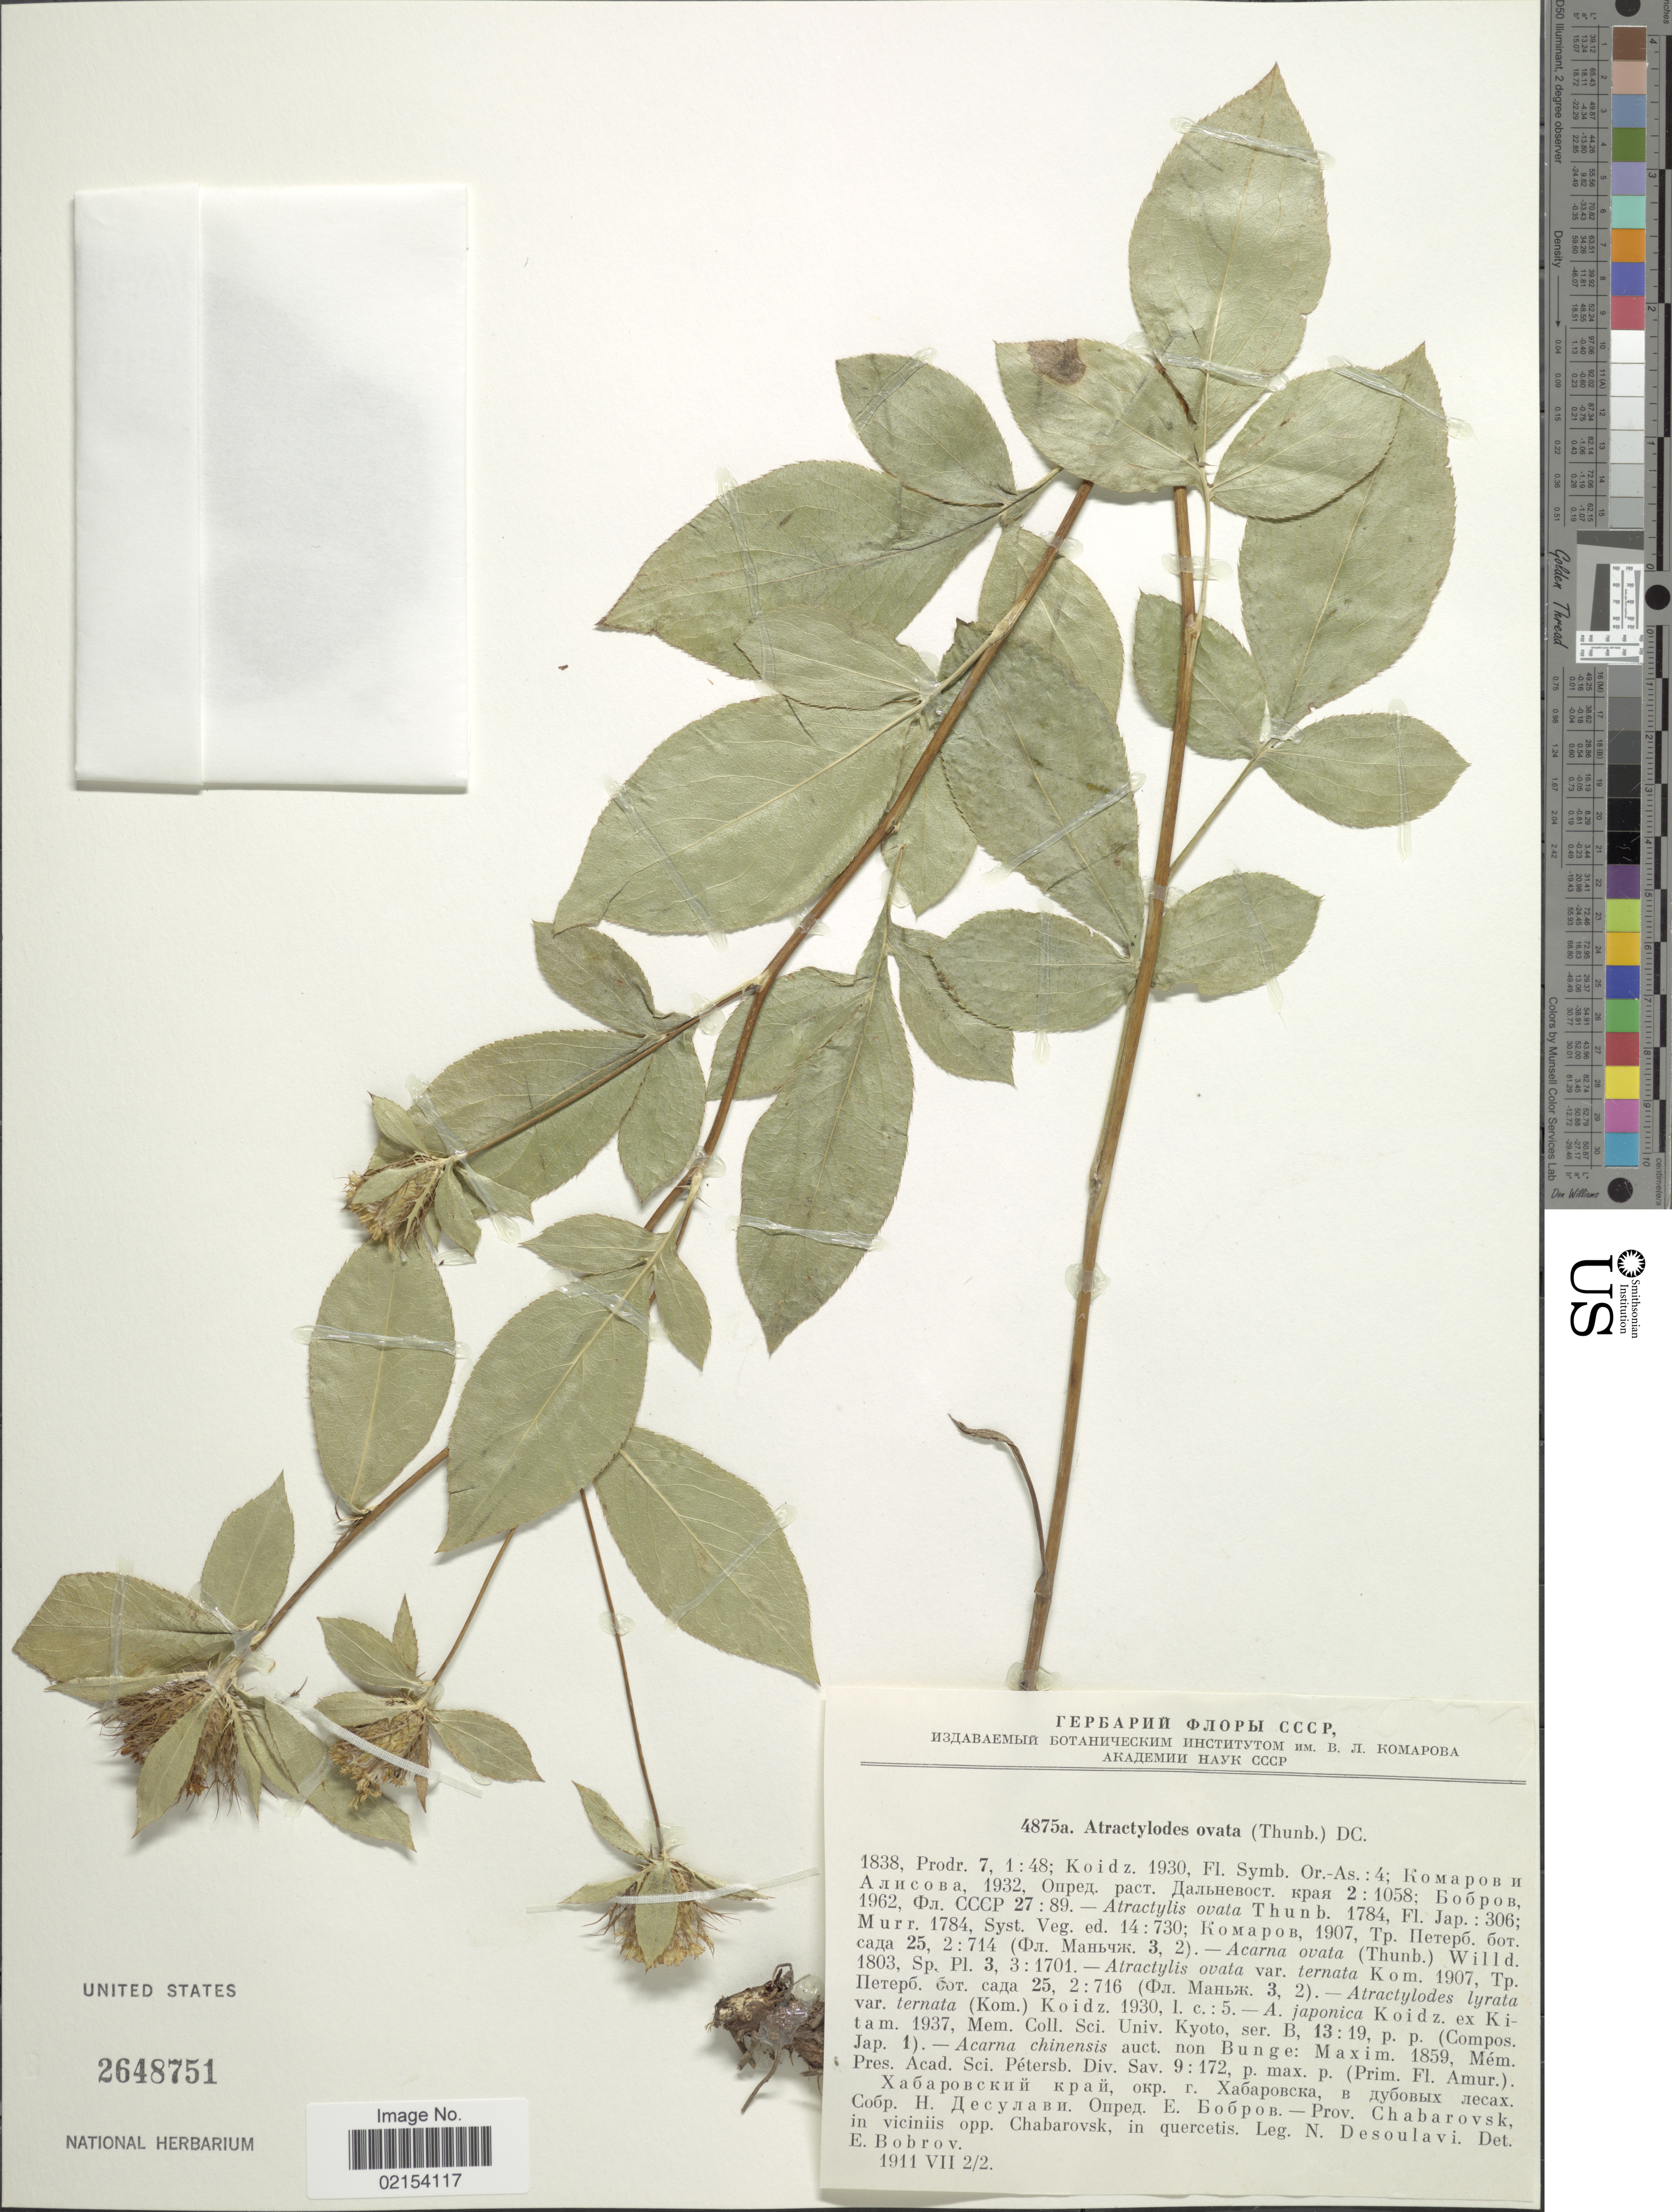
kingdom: Plantae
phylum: Tracheophyta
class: Magnoliopsida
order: Asterales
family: Asteraceae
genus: Atractylodes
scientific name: Atractylodes ovata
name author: (Thunb.) DC.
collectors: N. Desoulavy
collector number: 4875a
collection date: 1911-07-02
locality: Prov. Chabarovsk in viciniis opp. Chaborovsk, in quertis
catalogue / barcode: US 2648751